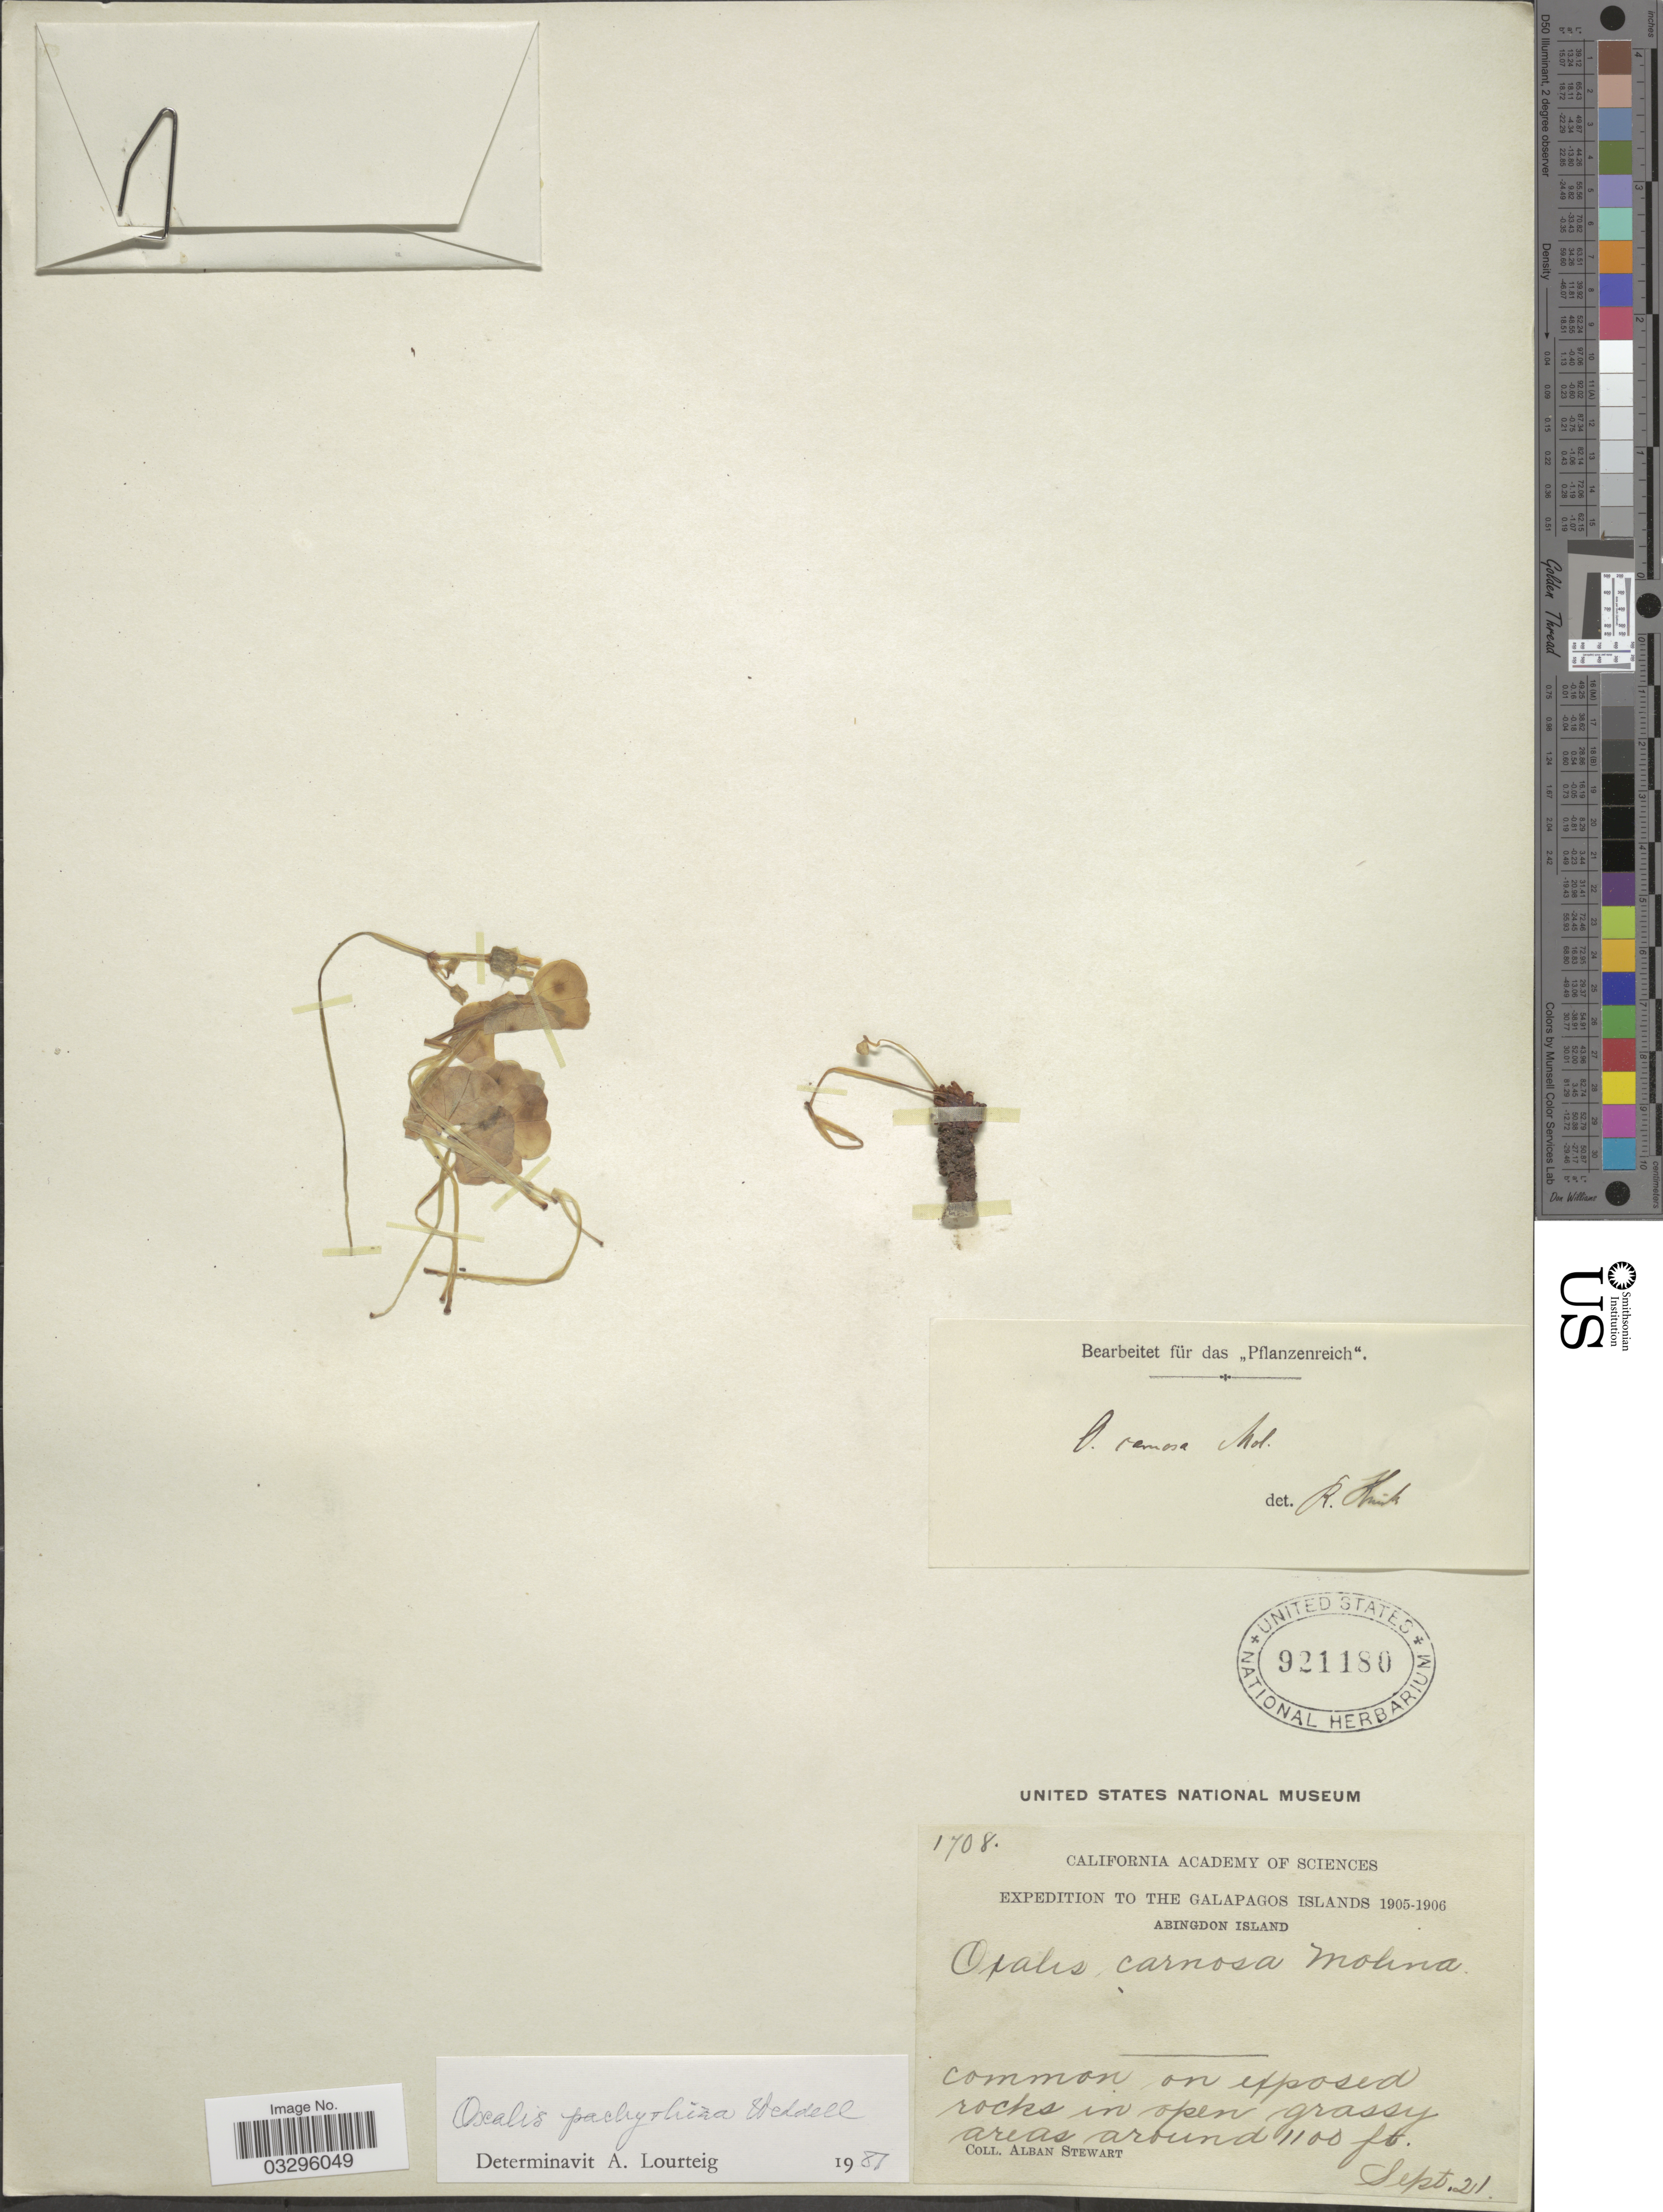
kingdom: Plantae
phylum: Tracheophyta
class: Magnoliopsida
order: Oxalidales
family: Oxalidaceae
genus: Oxalis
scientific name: Oxalis pachyrrhiza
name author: Wedd.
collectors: A. Stewart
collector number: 1708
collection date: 1905-09-21/1906-09-21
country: Ecuador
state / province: Colón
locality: The Galapagos Islands. Abingdon Island.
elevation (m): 335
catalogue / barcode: US 921180